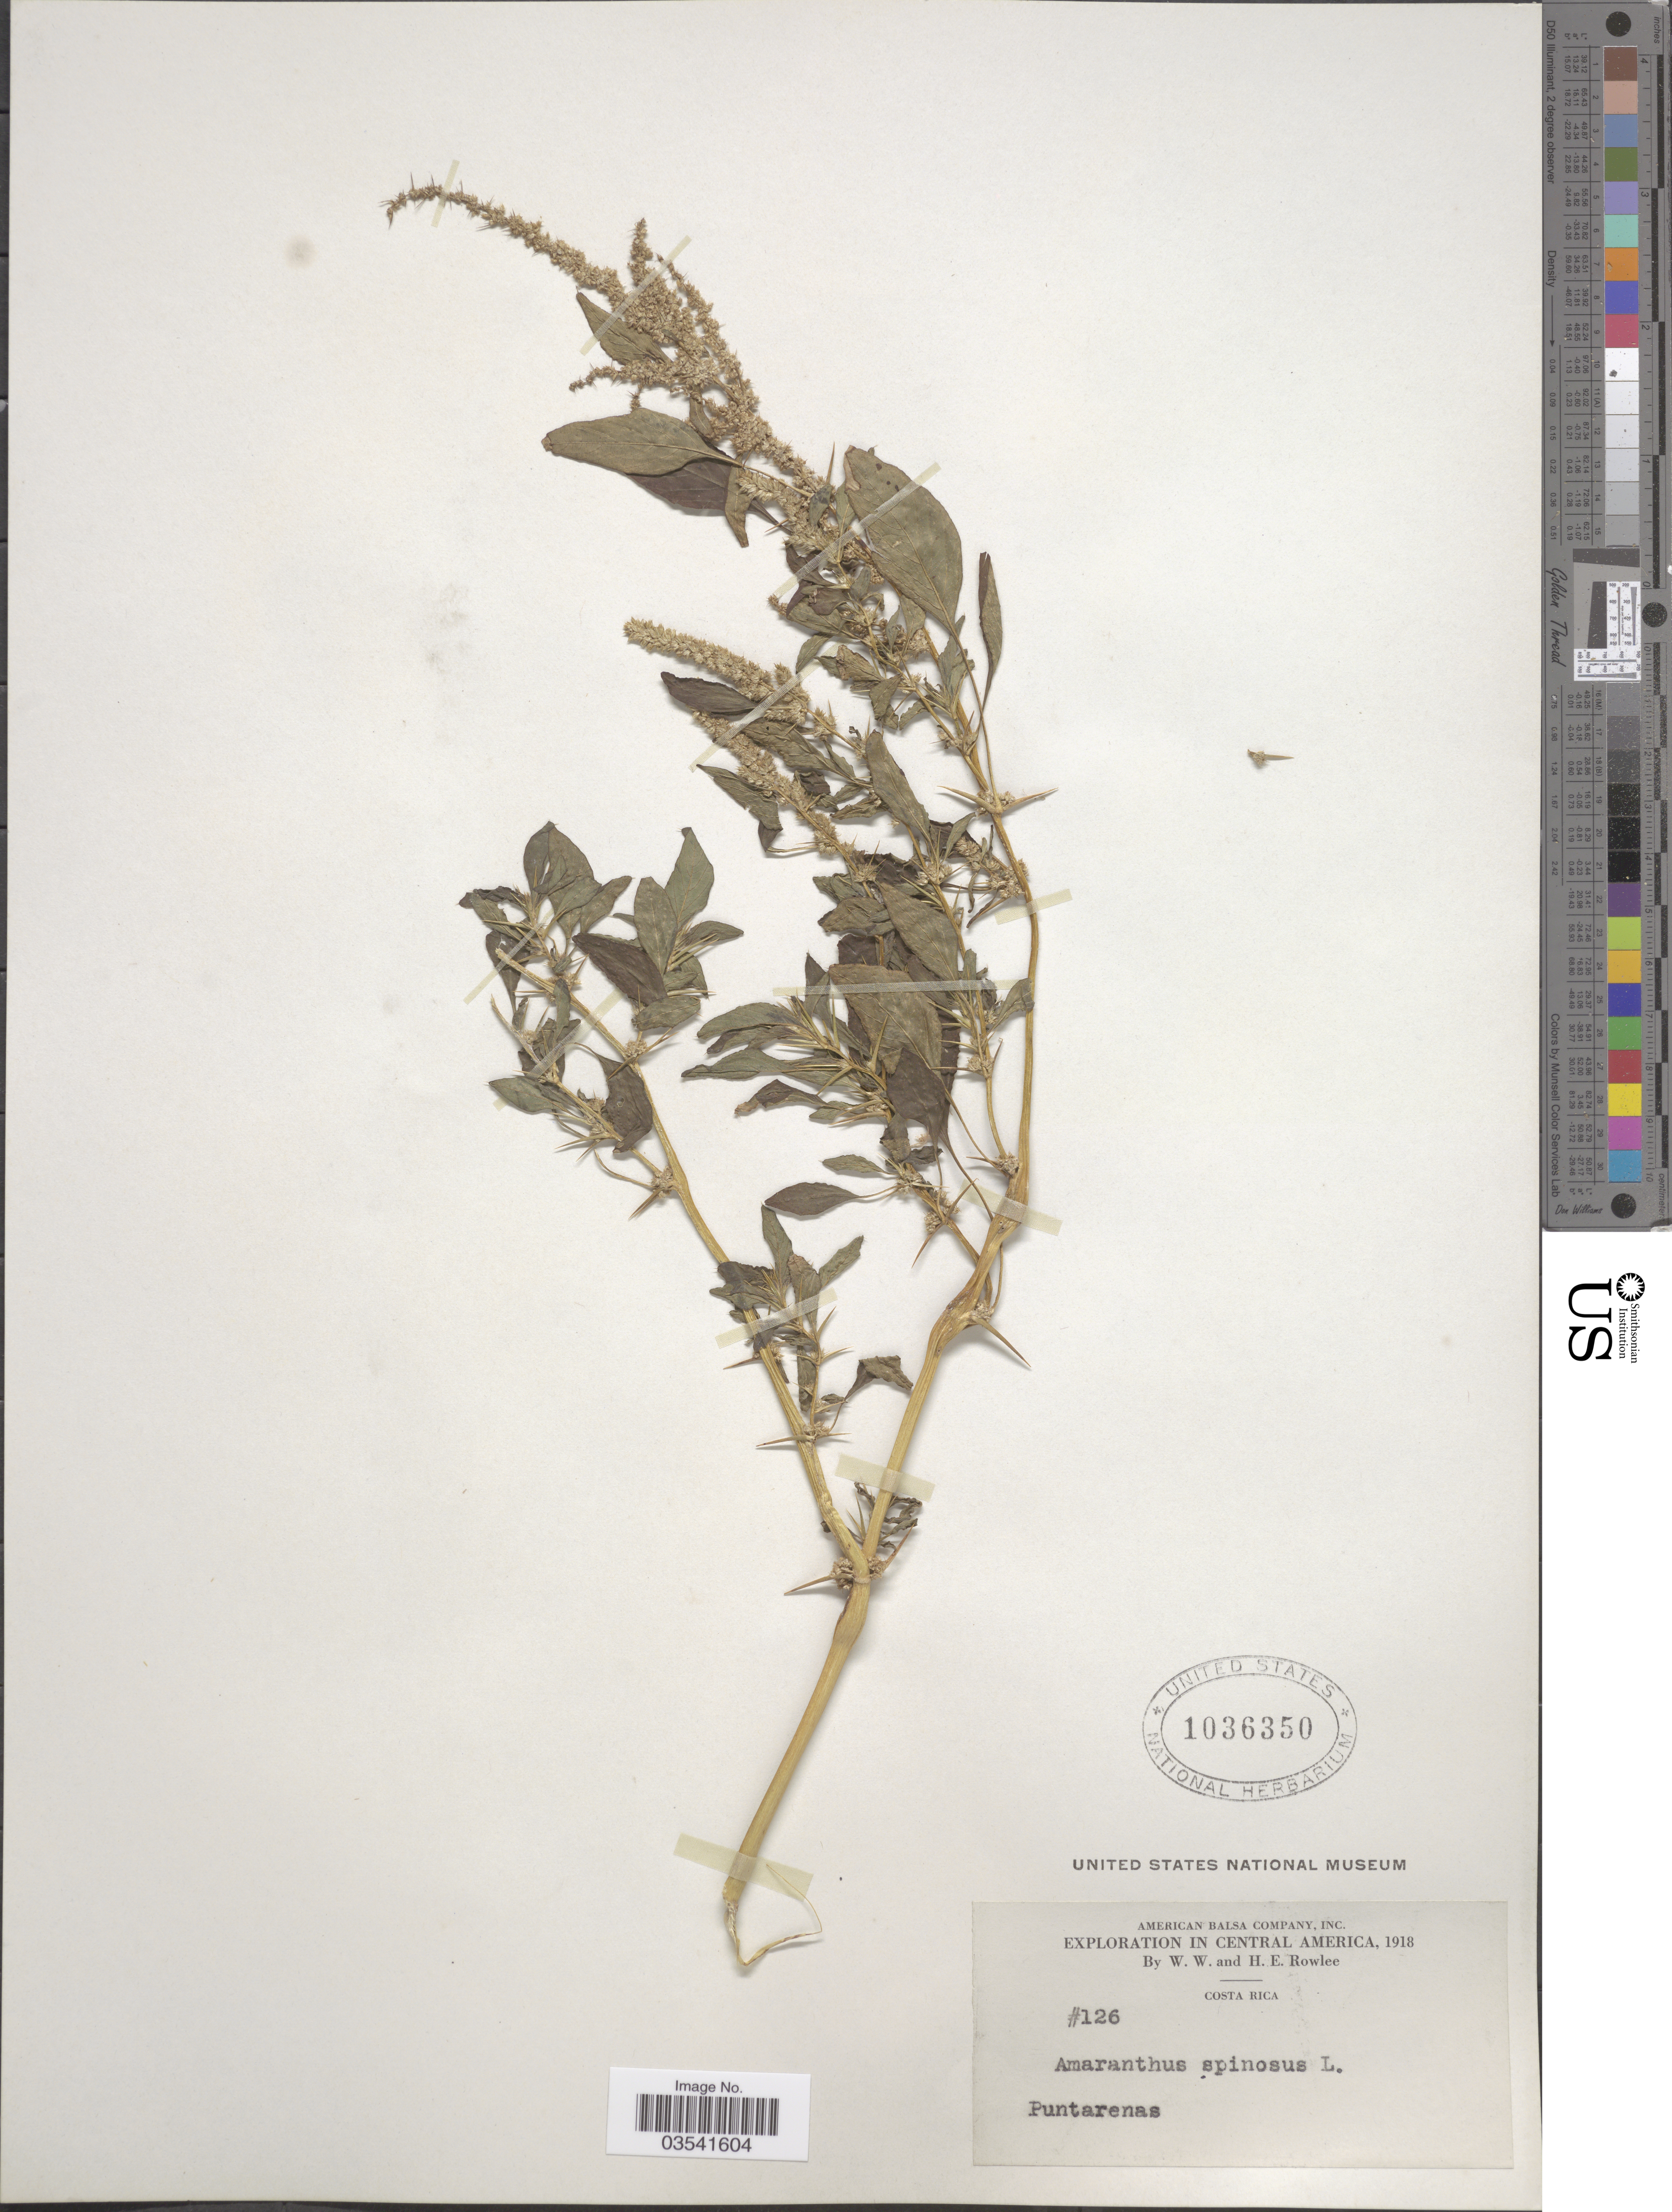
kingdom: Plantae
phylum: Tracheophyta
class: Magnoliopsida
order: Caryophyllales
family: Amaranthaceae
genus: Amaranthus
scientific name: Amaranthus spinosus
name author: L.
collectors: W. W. Rowlee & H. E. Rowlee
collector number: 126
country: Costa Rica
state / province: Puntarenas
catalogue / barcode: US 1036350